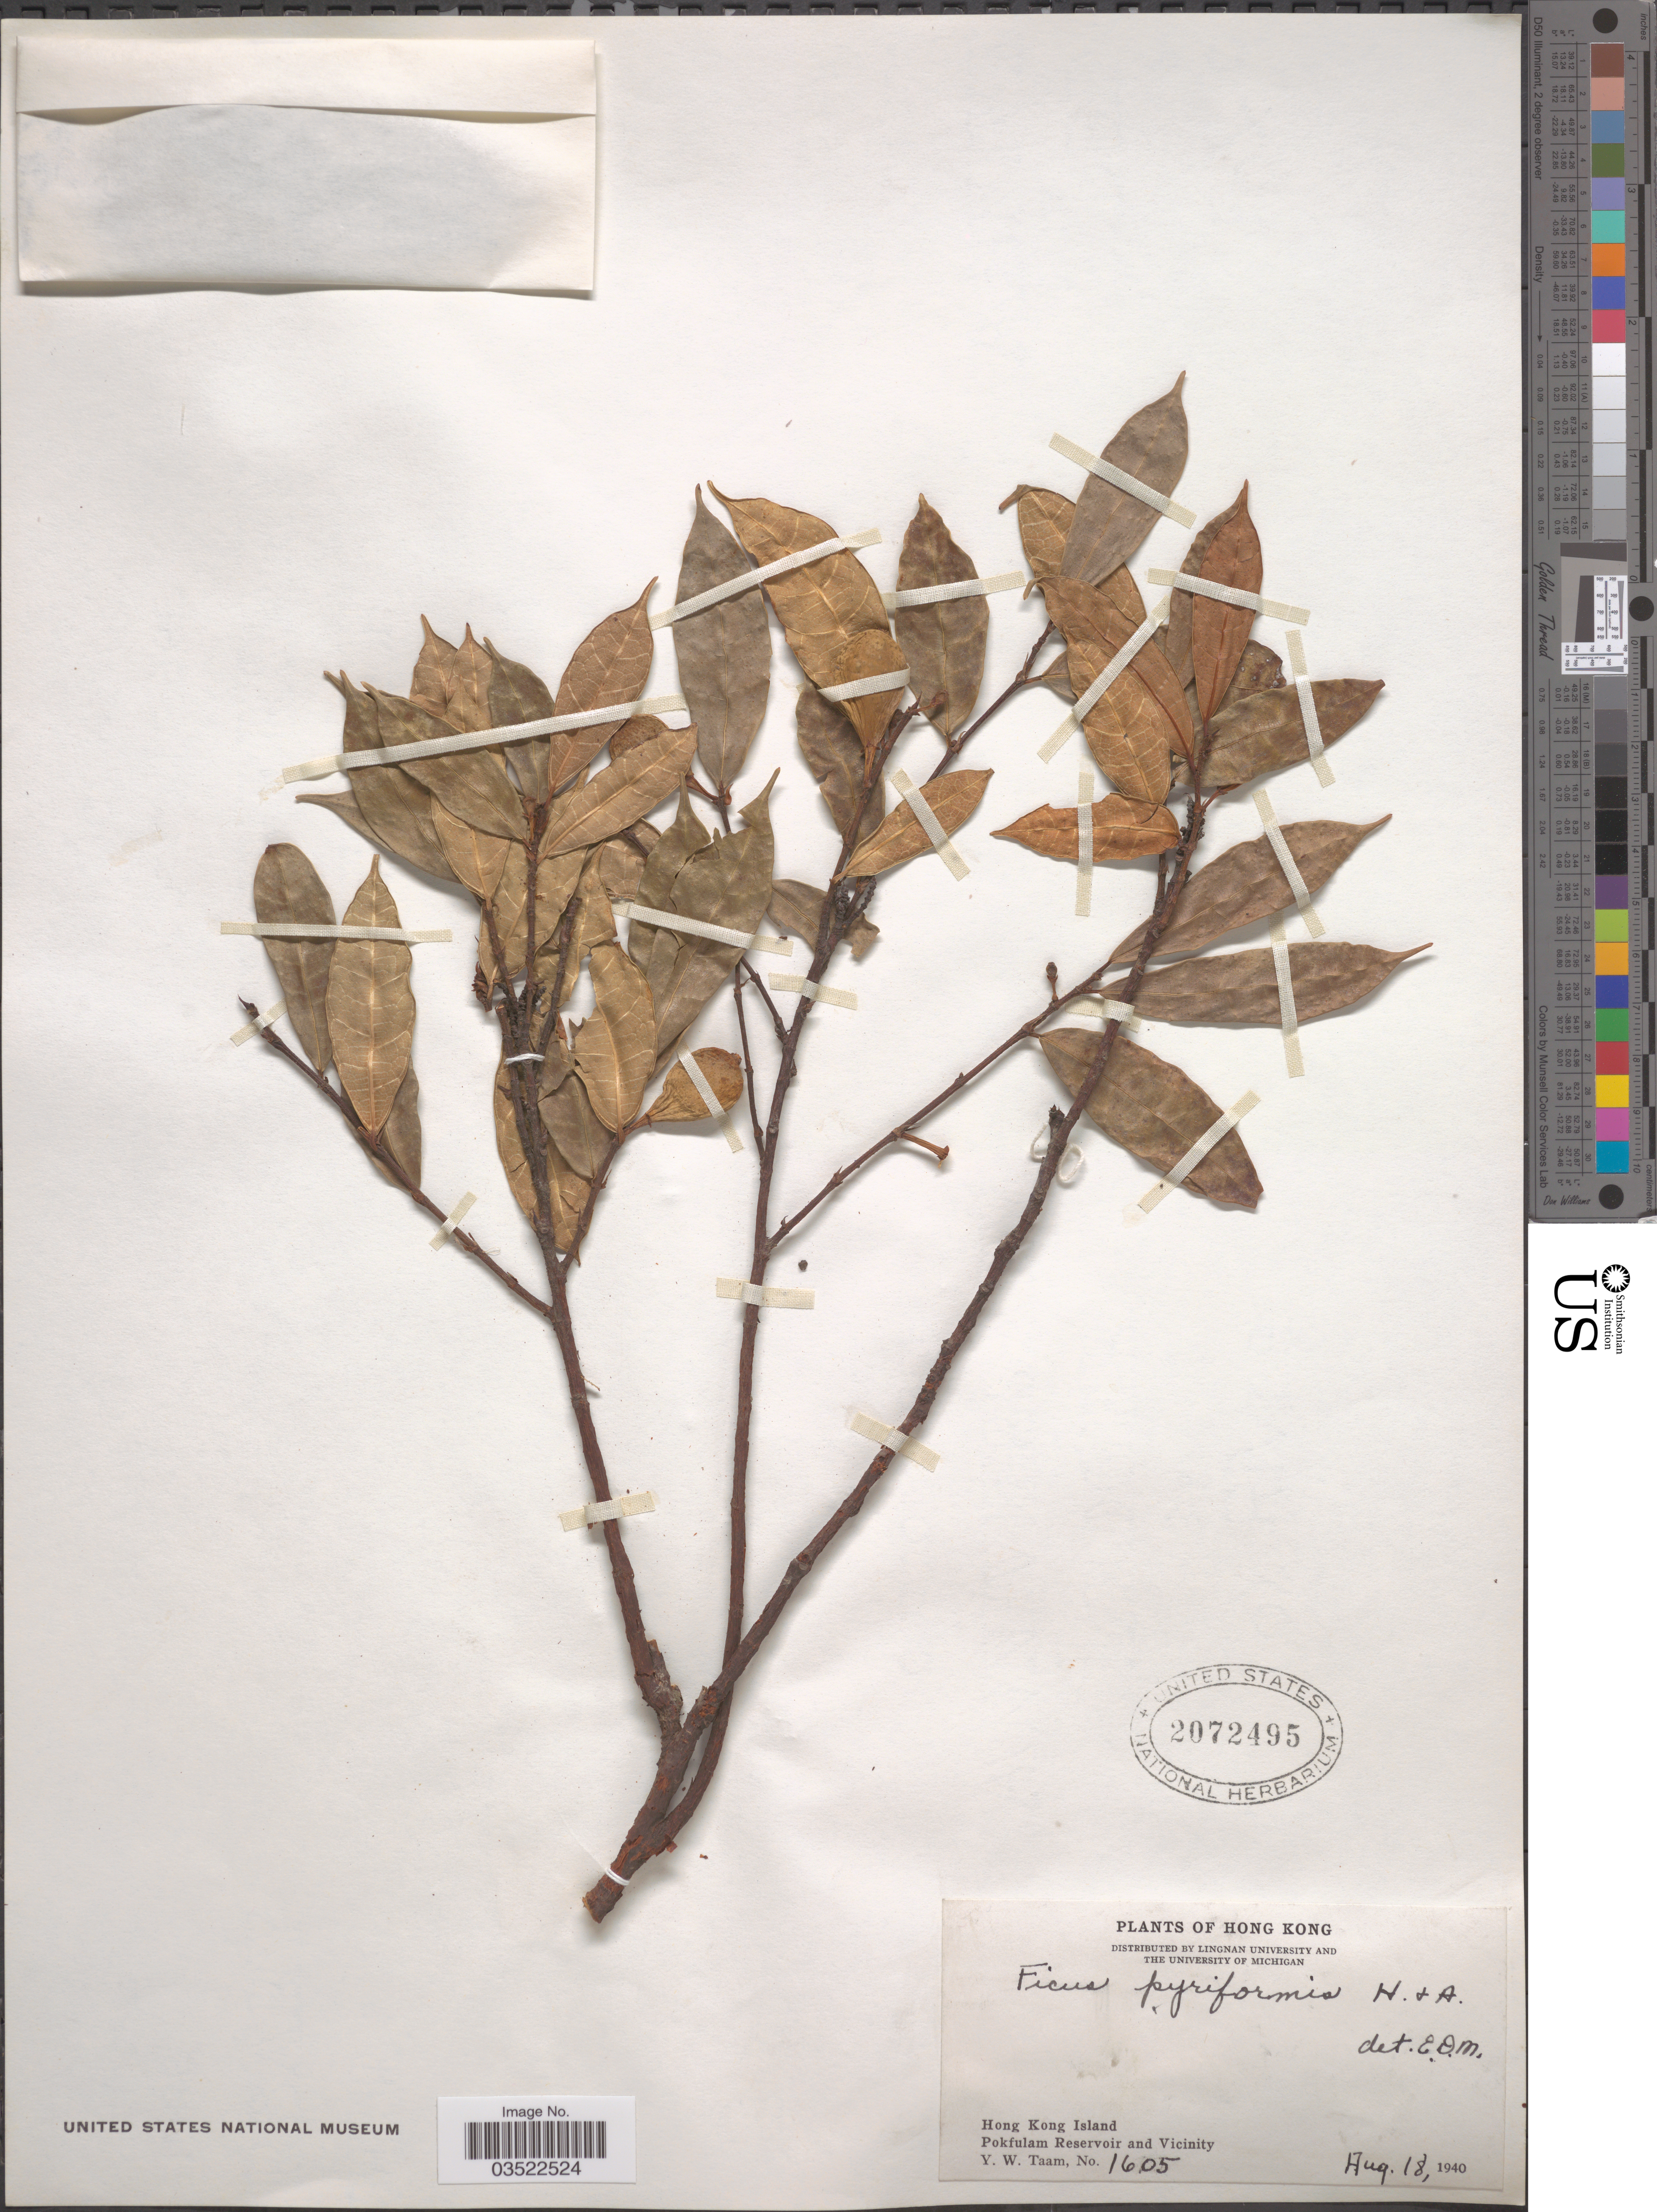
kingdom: Plantae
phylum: Tracheophyta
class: Magnoliopsida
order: Rosales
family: Moraceae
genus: Ficus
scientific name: Ficus pyriformis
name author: Hook. & Arn.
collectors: Y. W. Taam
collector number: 1605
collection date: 1940-08-18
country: China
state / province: Hong Kong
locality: Hong Kong Island. Pokfulam Reservoir and Vicinity.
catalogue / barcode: US 2072495